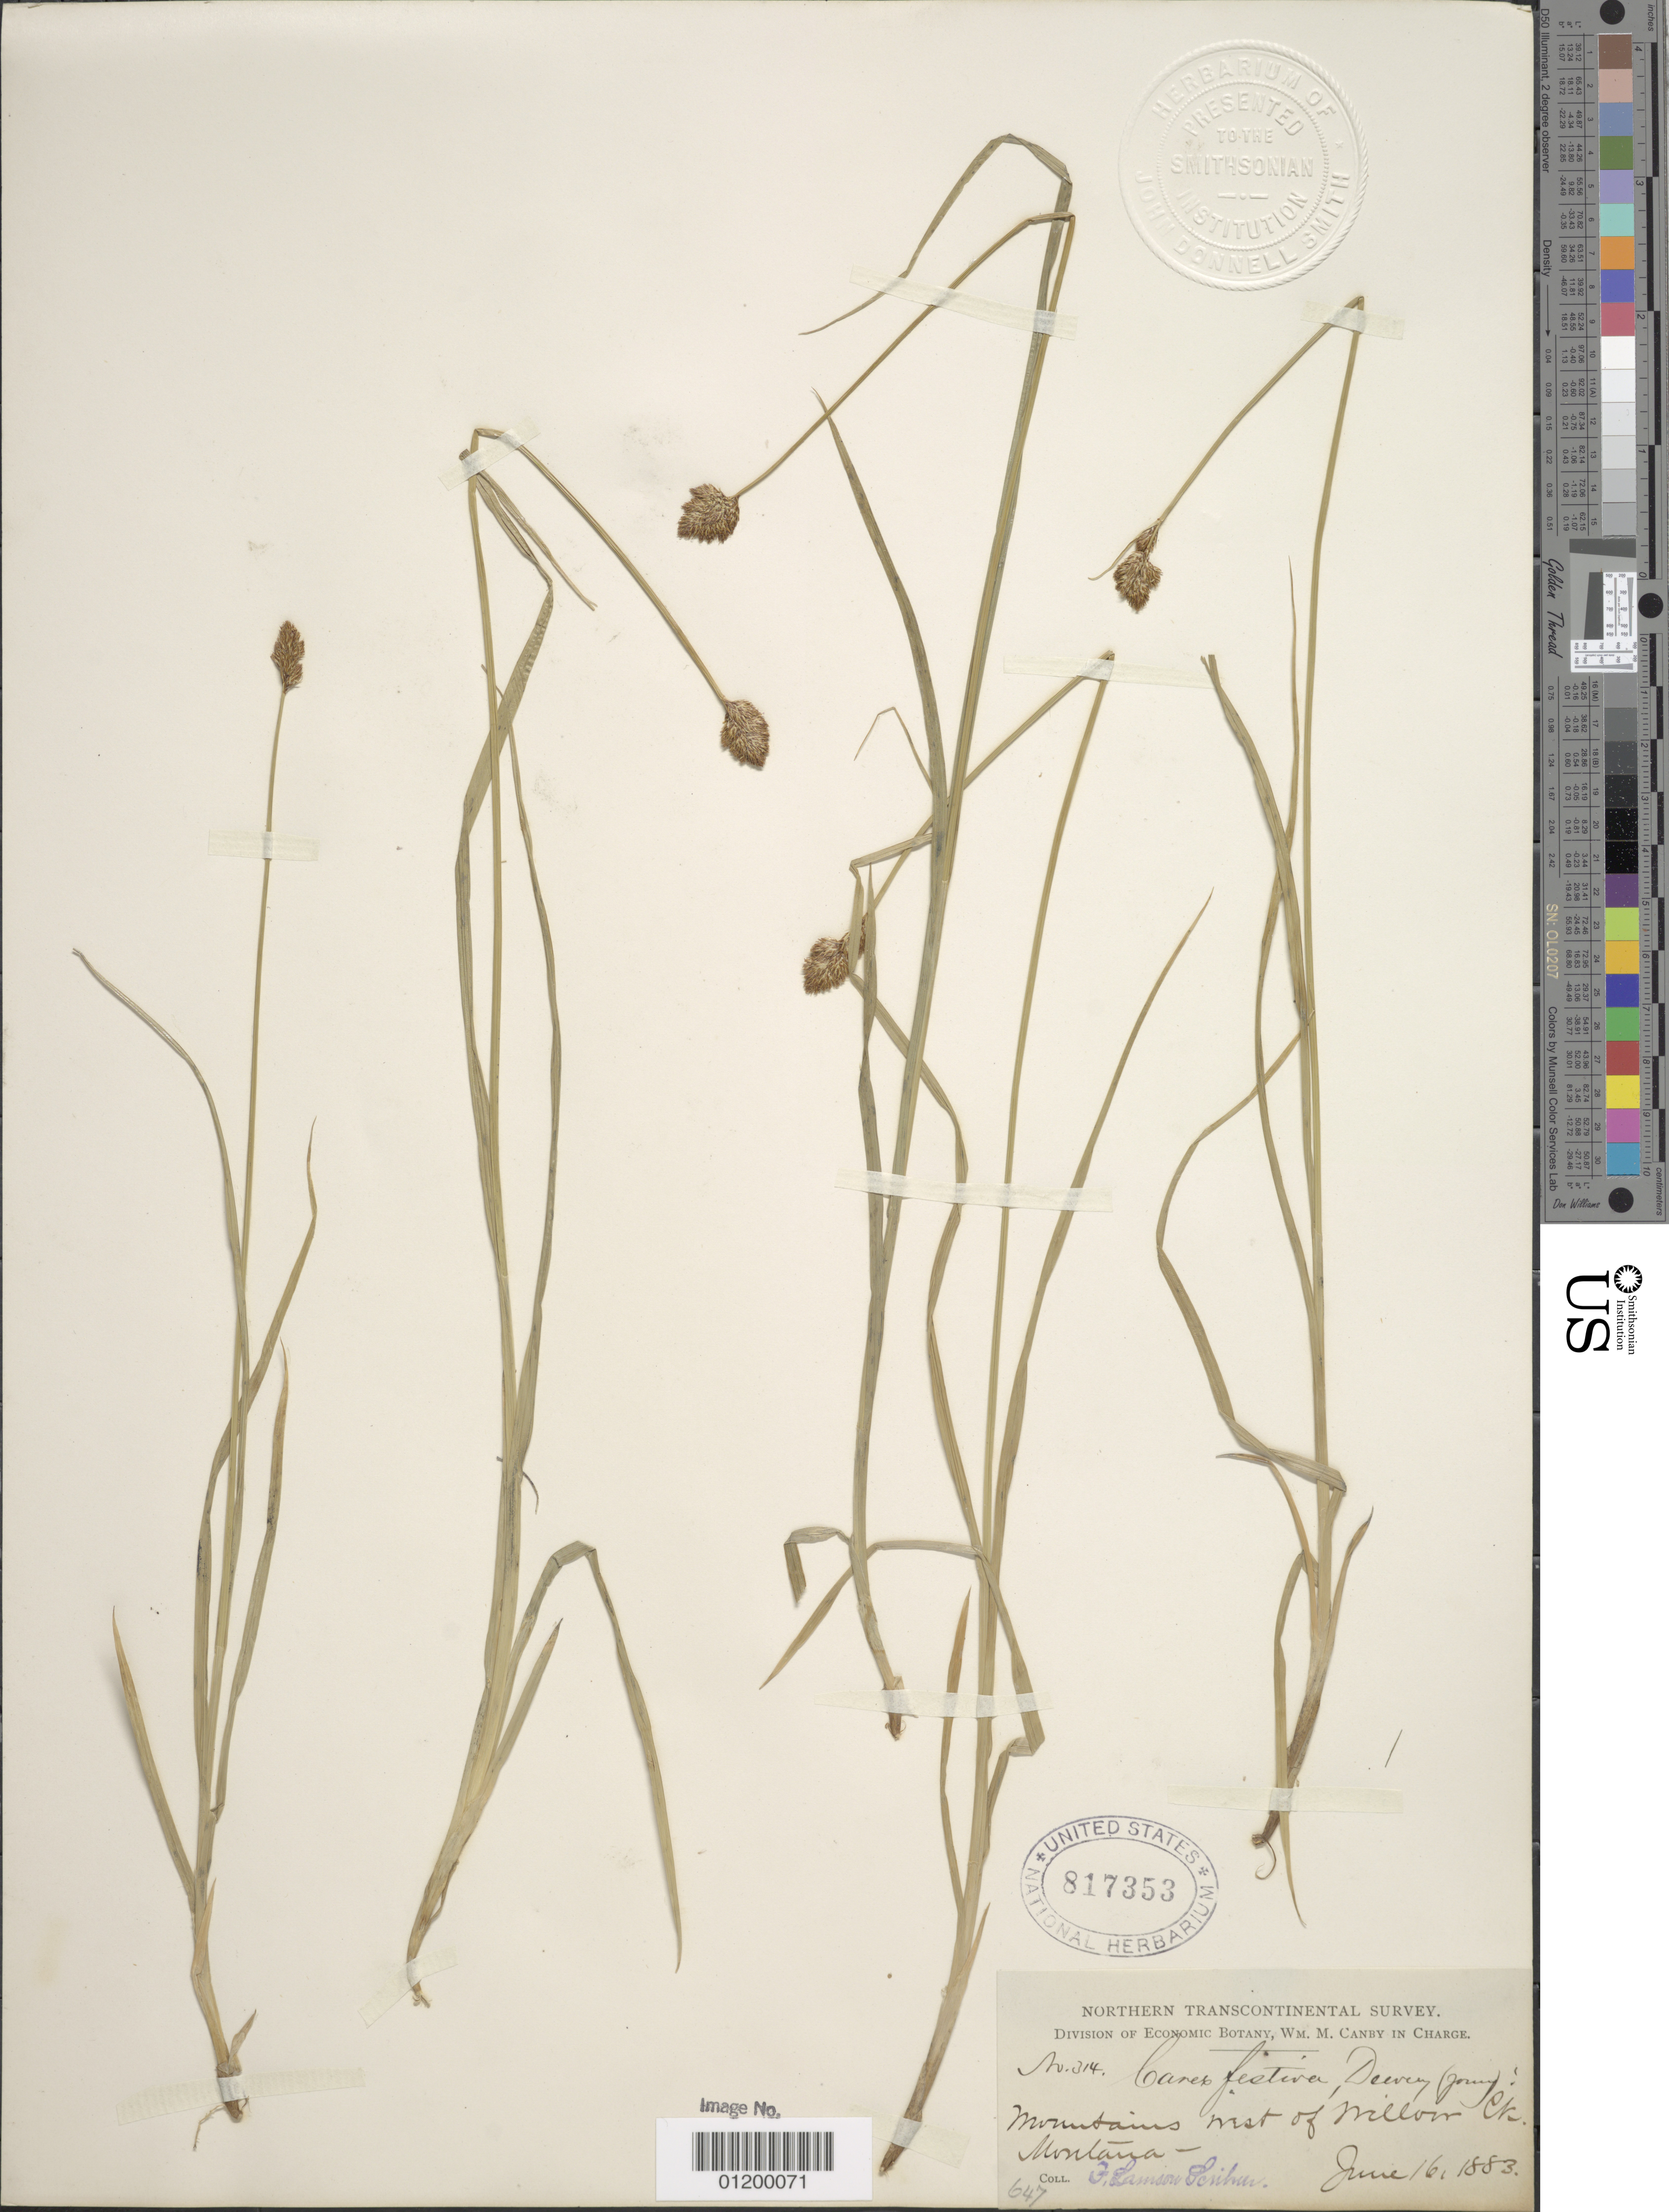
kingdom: Plantae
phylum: Tracheophyta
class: Liliopsida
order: Poales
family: Cyperaceae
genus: Carex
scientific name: Carex microptera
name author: Mack.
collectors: F. L. Scribner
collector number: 314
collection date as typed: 16 Jun 1883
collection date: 1883-06-16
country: United States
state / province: Montana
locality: West of Willow Creek.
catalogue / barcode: US 817353